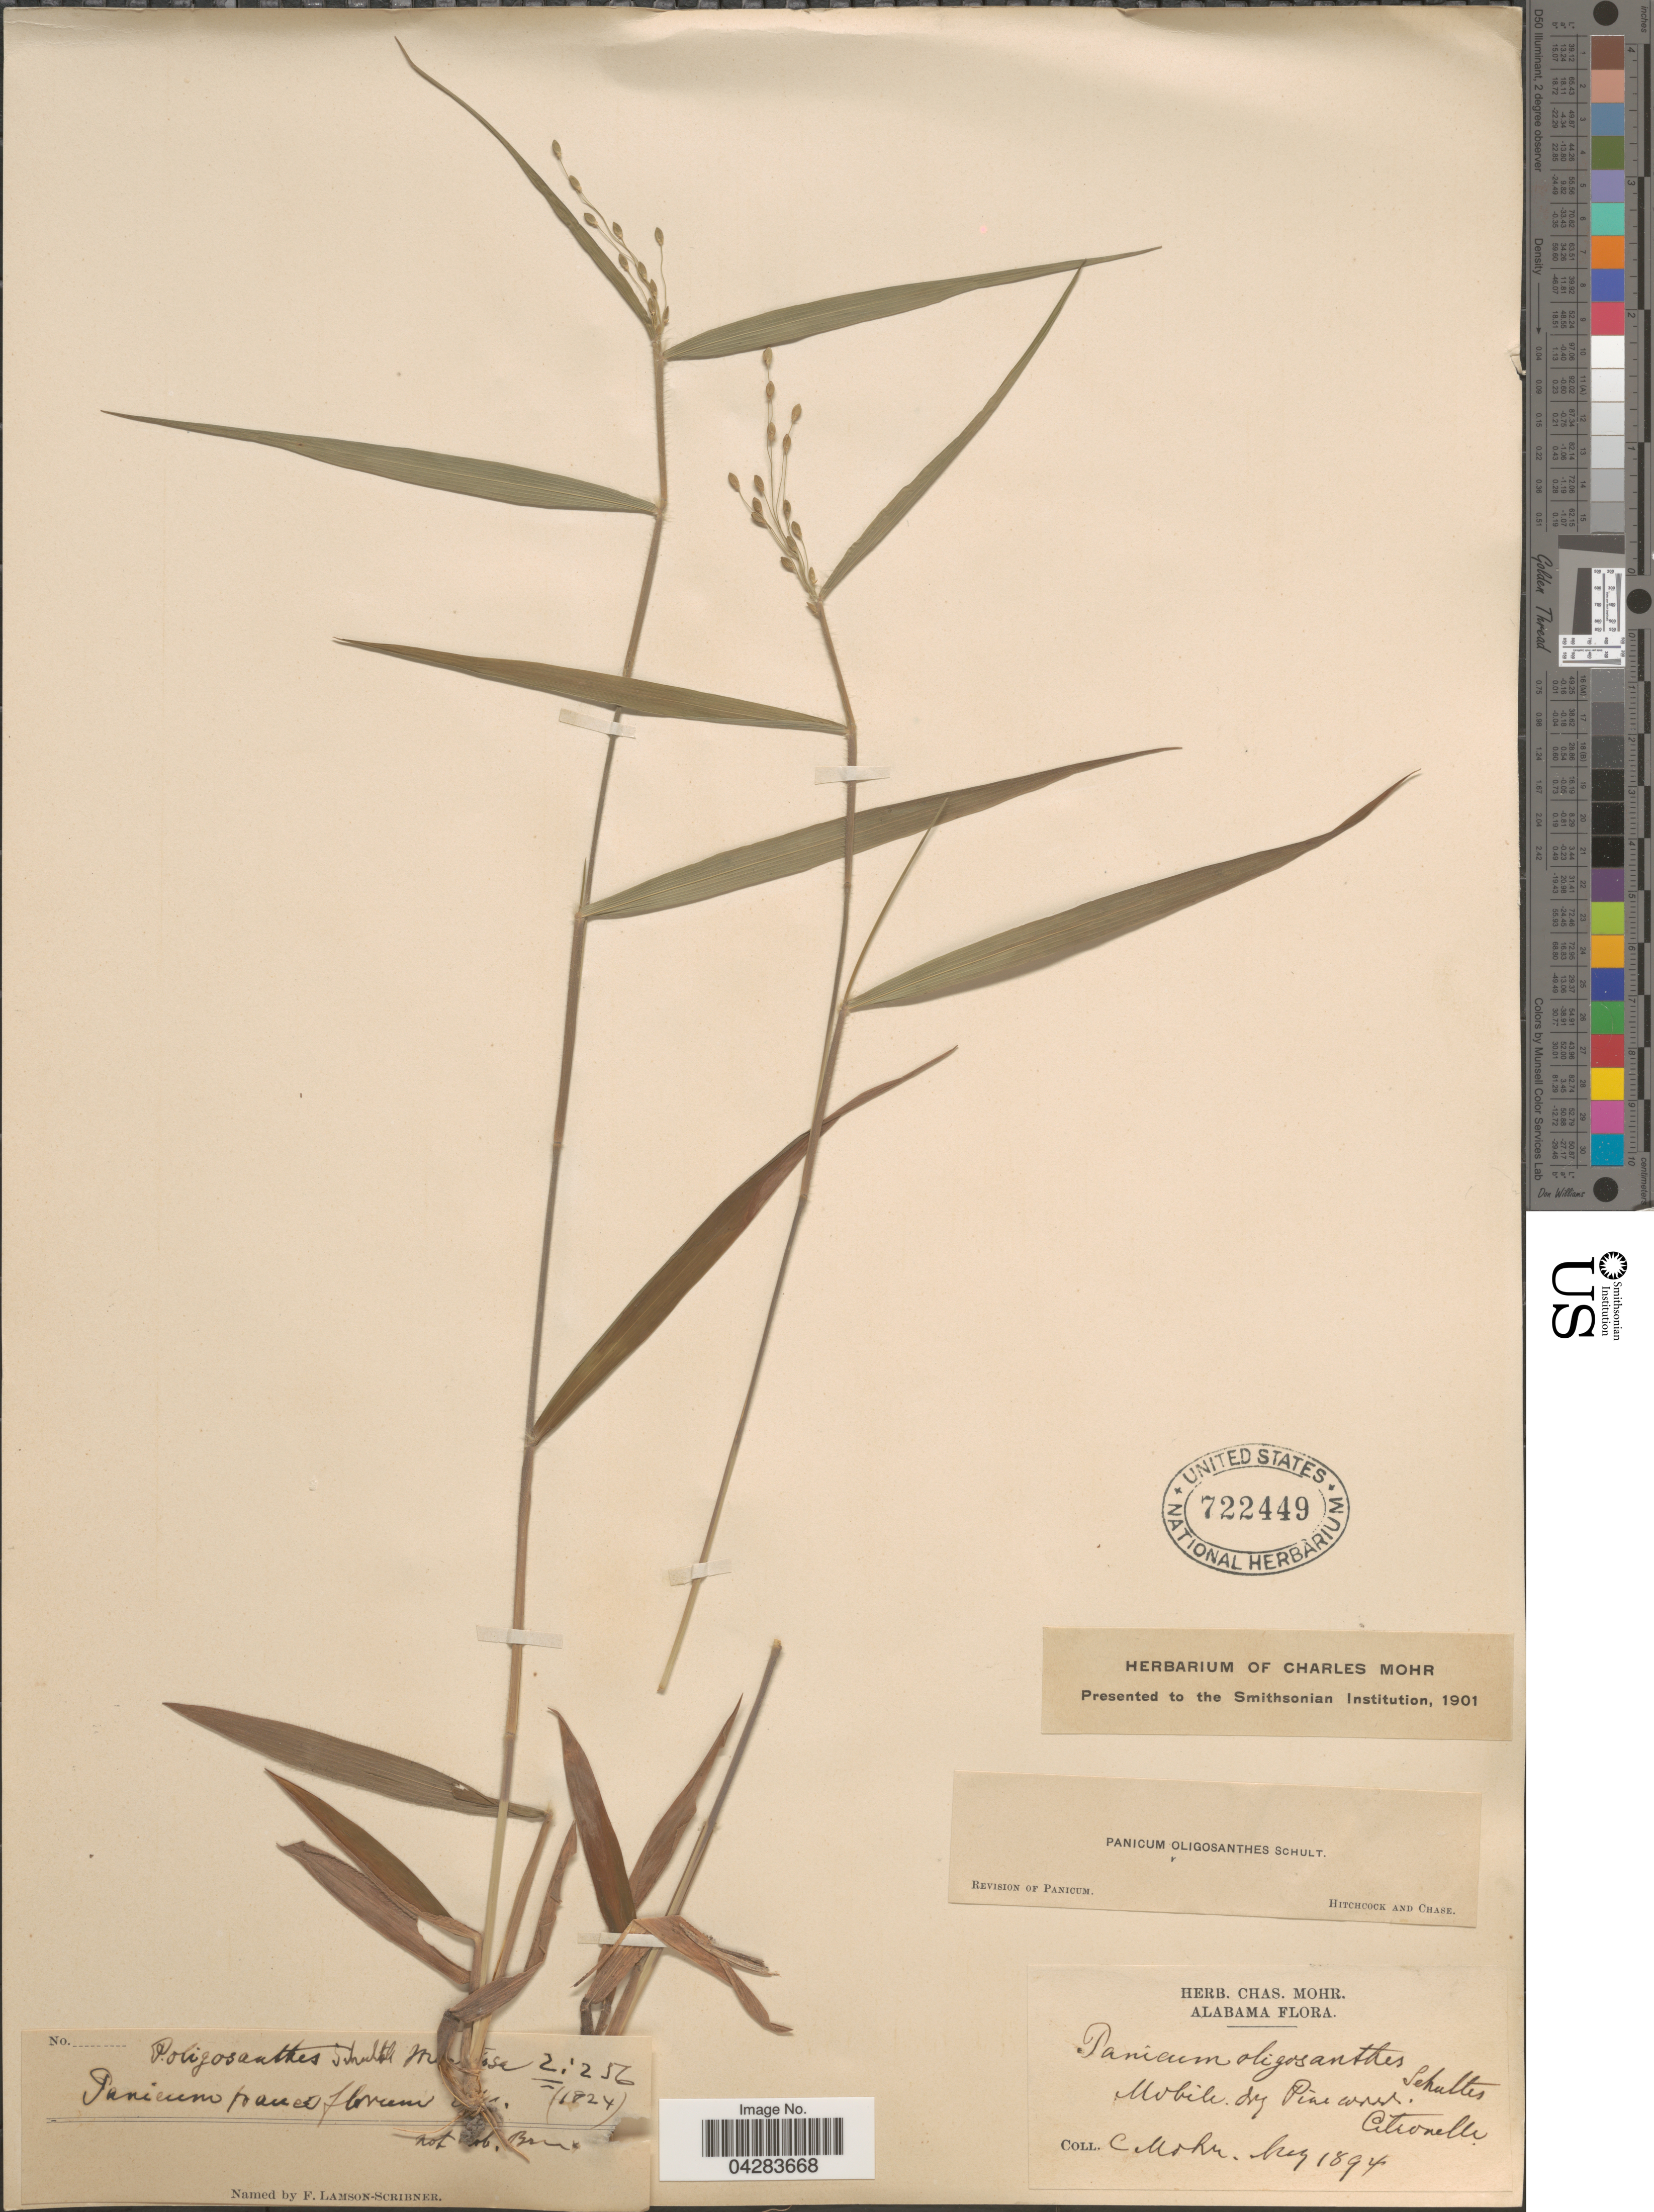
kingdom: Plantae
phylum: Tracheophyta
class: Liliopsida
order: Poales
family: Poaceae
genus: Dichanthelium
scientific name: Dichanthelium oligosanthes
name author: (Schult.) Gould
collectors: Mohr, C. T. (herbarium)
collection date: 1894-05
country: United States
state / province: Alabama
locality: Mobile.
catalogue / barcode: US 722449